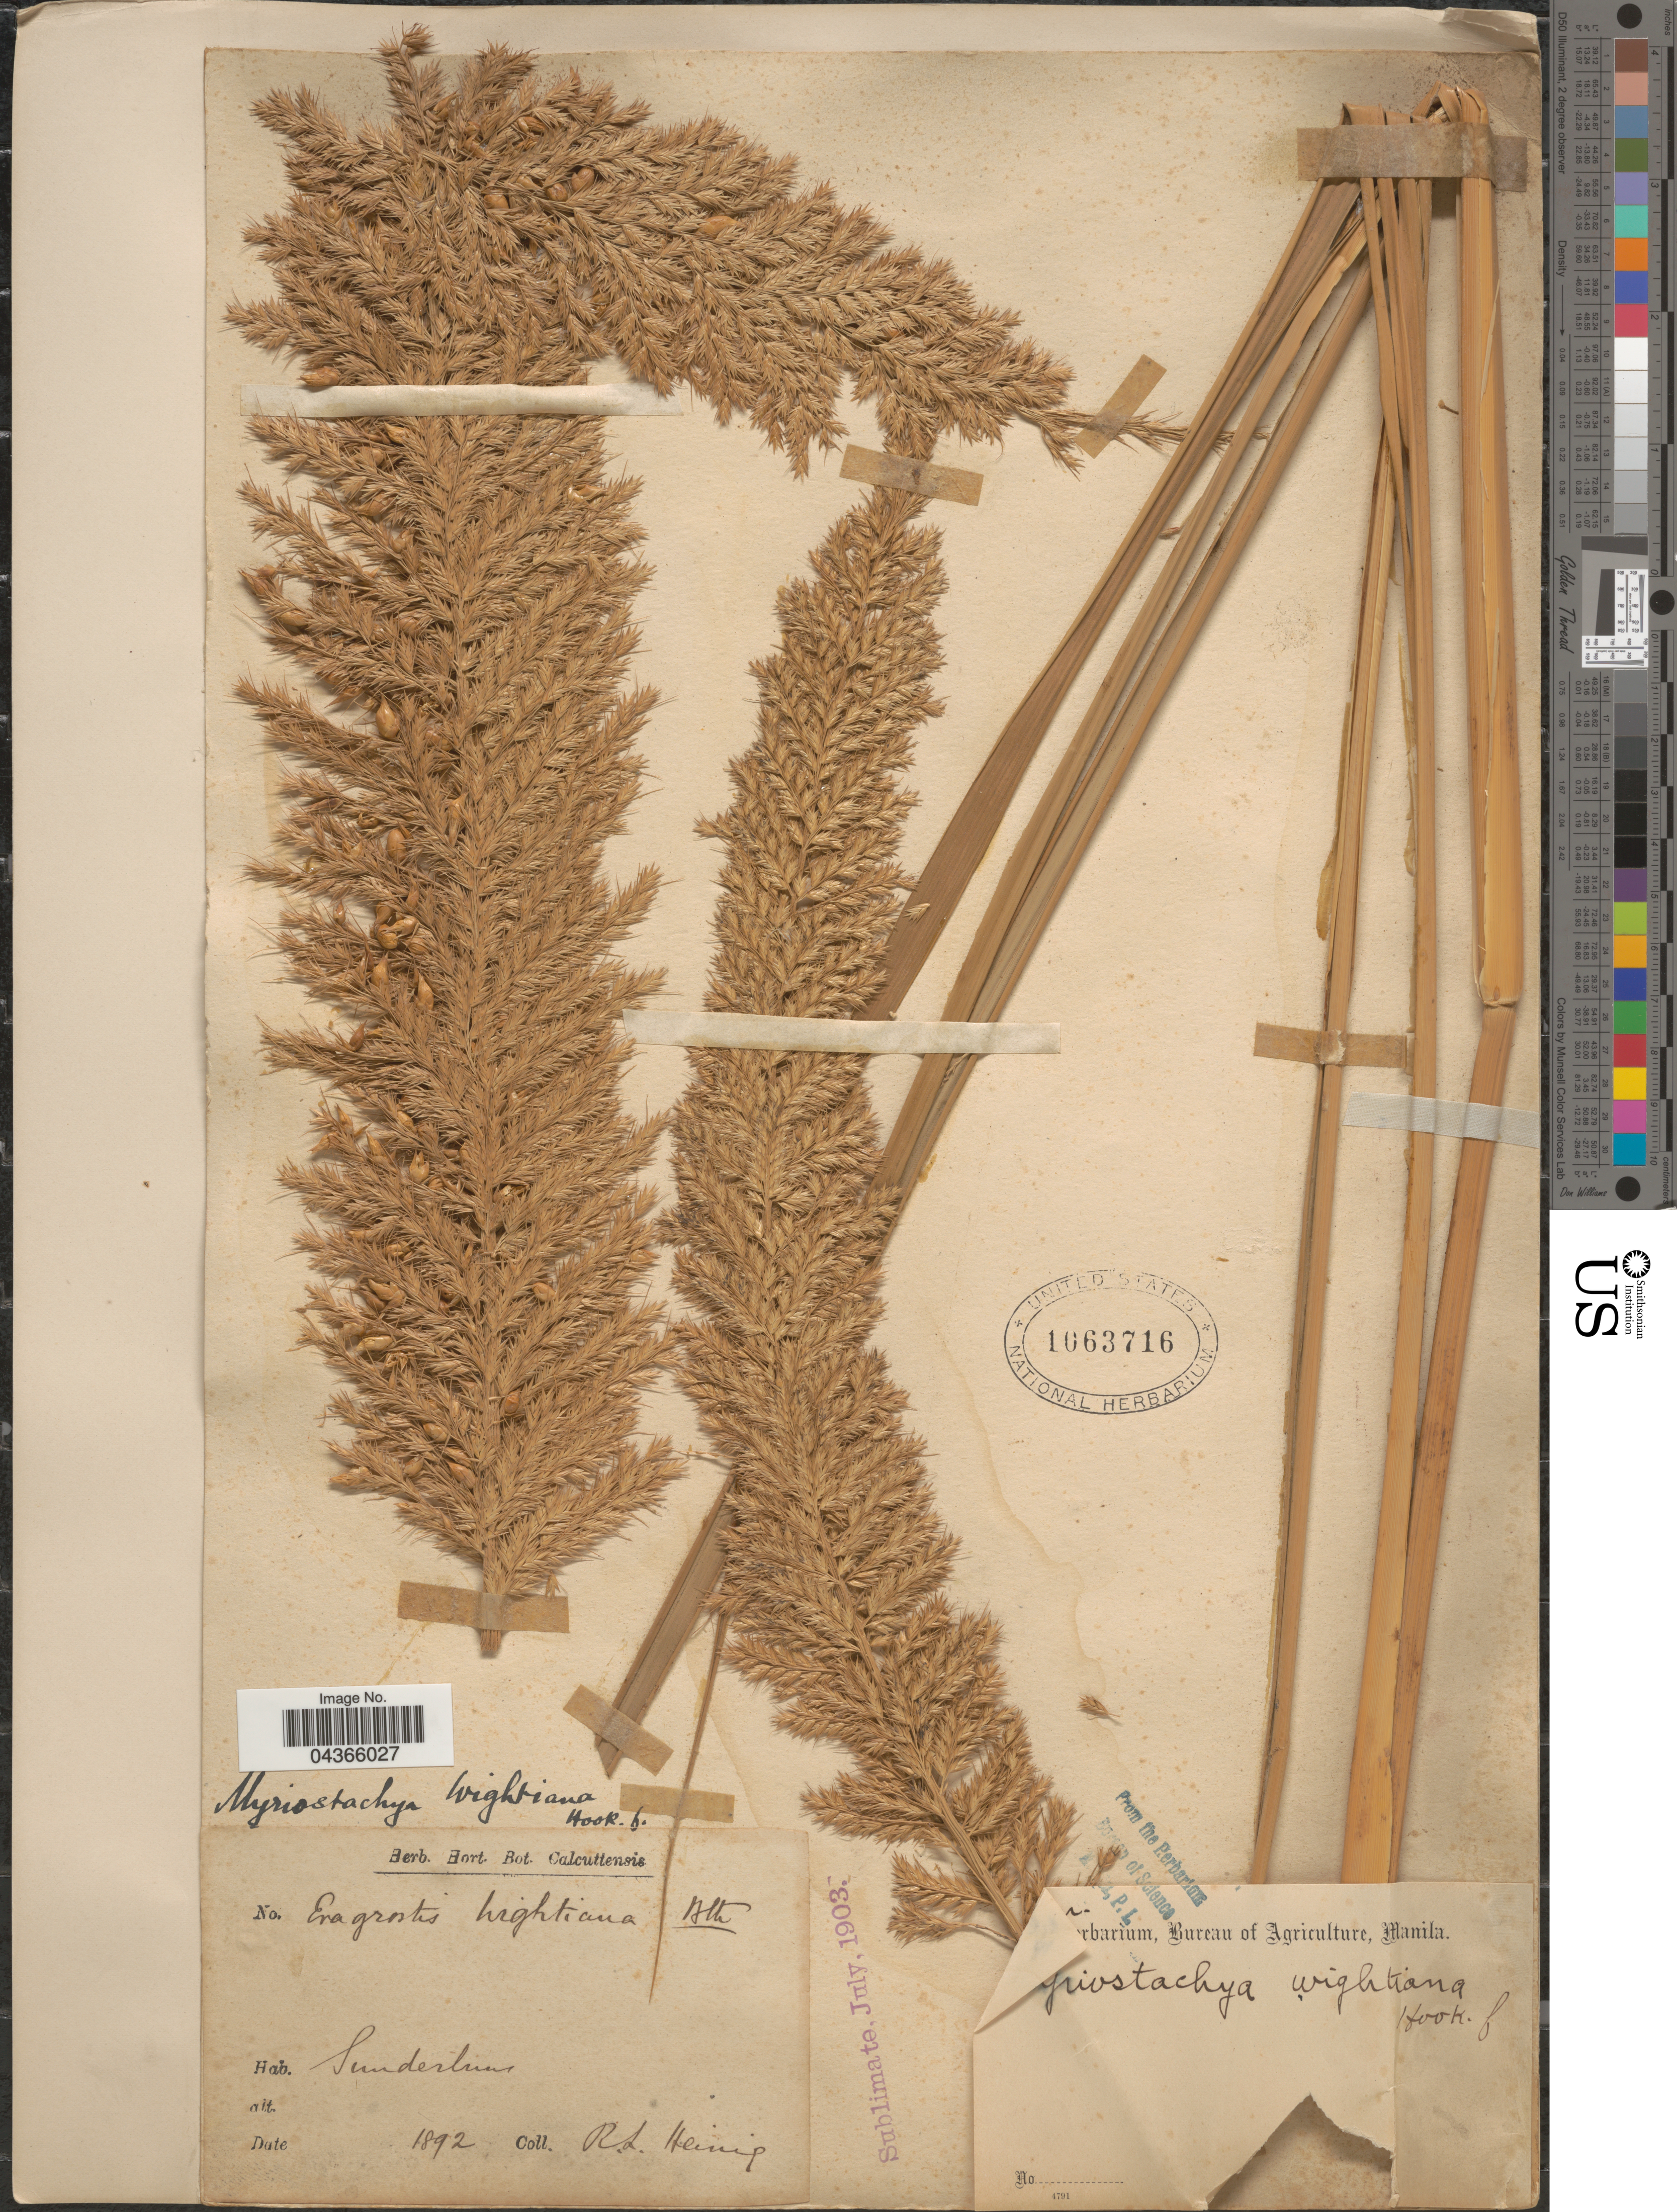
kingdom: Plantae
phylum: Tracheophyta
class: Liliopsida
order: Poales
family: Poaceae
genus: Myriostachya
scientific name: Myriostachya wightiana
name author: (Nees ex Steud.) Hook. f.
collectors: R. Heinig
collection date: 1892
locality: Sunderbuns.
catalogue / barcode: US 1063716